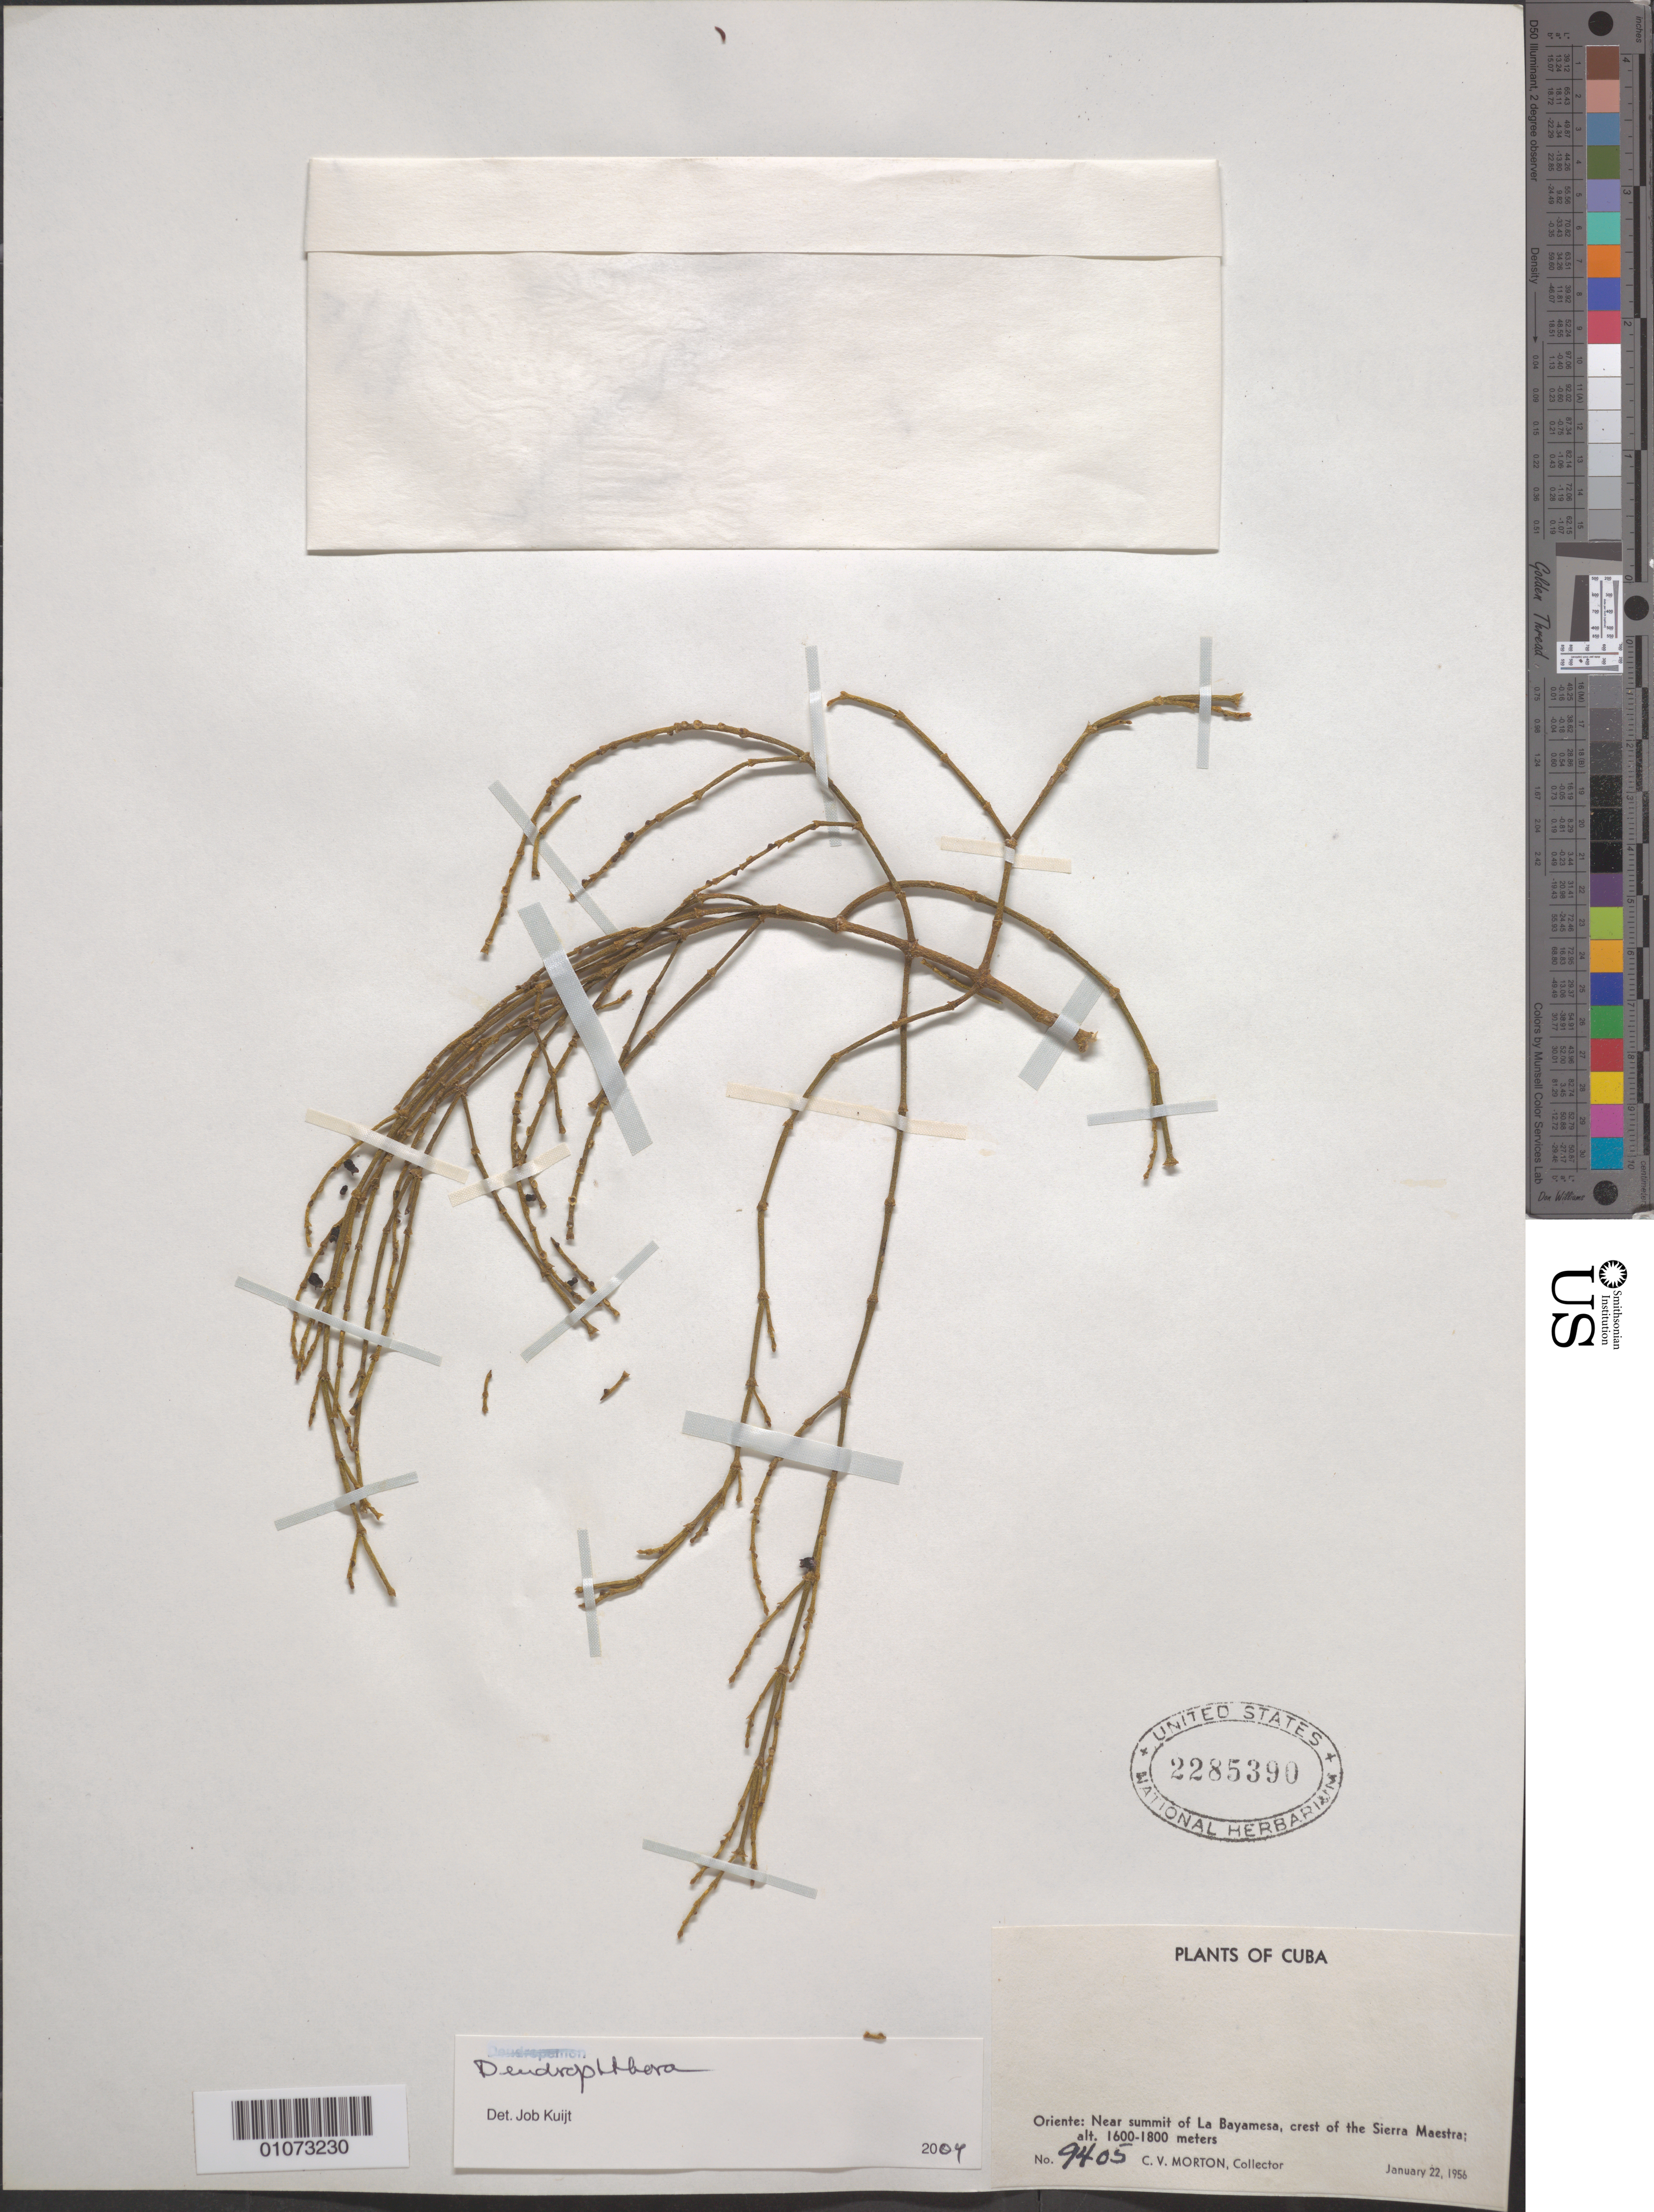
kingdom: Plantae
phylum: Tracheophyta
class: Magnoliopsida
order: Santalales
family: Viscaceae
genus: Dendrophthora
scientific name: Dendrophthora sp.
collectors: C. V. Morton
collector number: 9405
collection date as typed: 22 Jan 1956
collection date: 1956-01-22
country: Cuba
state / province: Oriente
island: Cuba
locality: Crest of the Sierra Maestra, near summit of La Bayamesa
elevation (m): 1600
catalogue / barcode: US 2285390